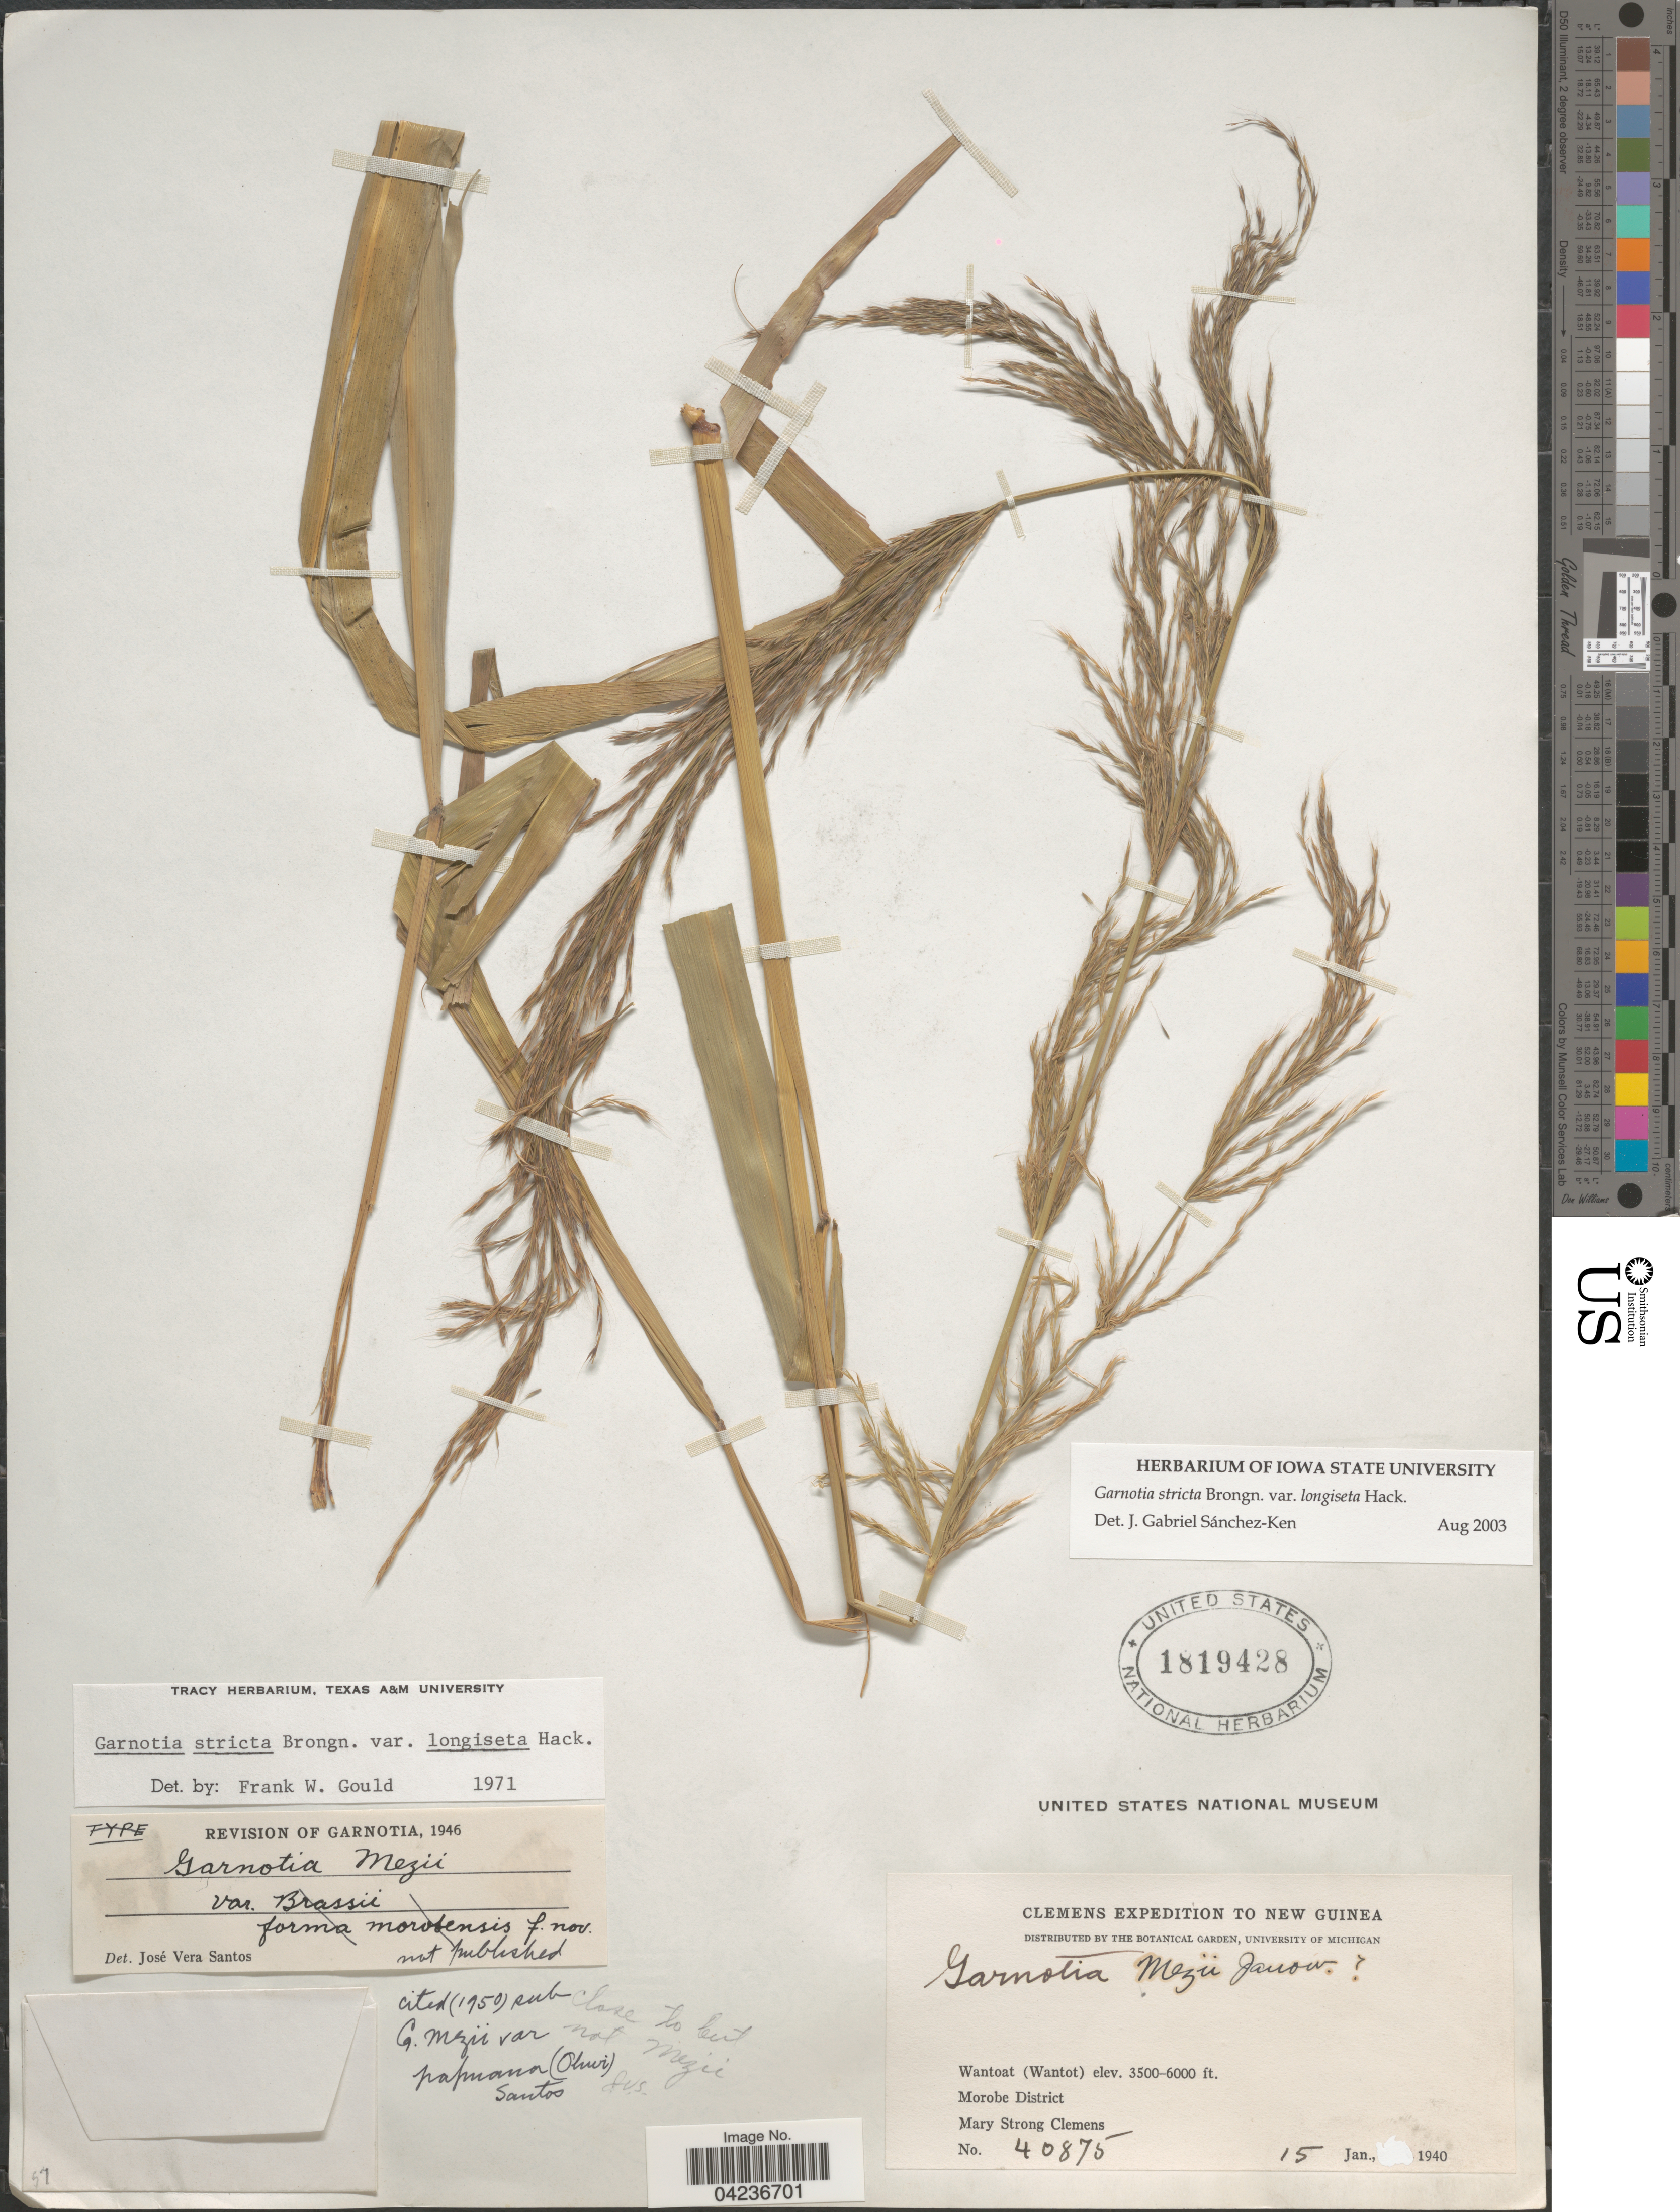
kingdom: Plantae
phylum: Tracheophyta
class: Liliopsida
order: Poales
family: Poaceae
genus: Garnotia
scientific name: Garnotia stricta var. longiseta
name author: Hack. in Kneuck.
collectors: M. S. Clemens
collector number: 40875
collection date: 1940-01-15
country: Papua New Guinea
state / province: Morobe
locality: Clemens Expedition to New Guinea. Wantoat (Wantot). Morobe District.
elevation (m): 1067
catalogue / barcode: US 1819428